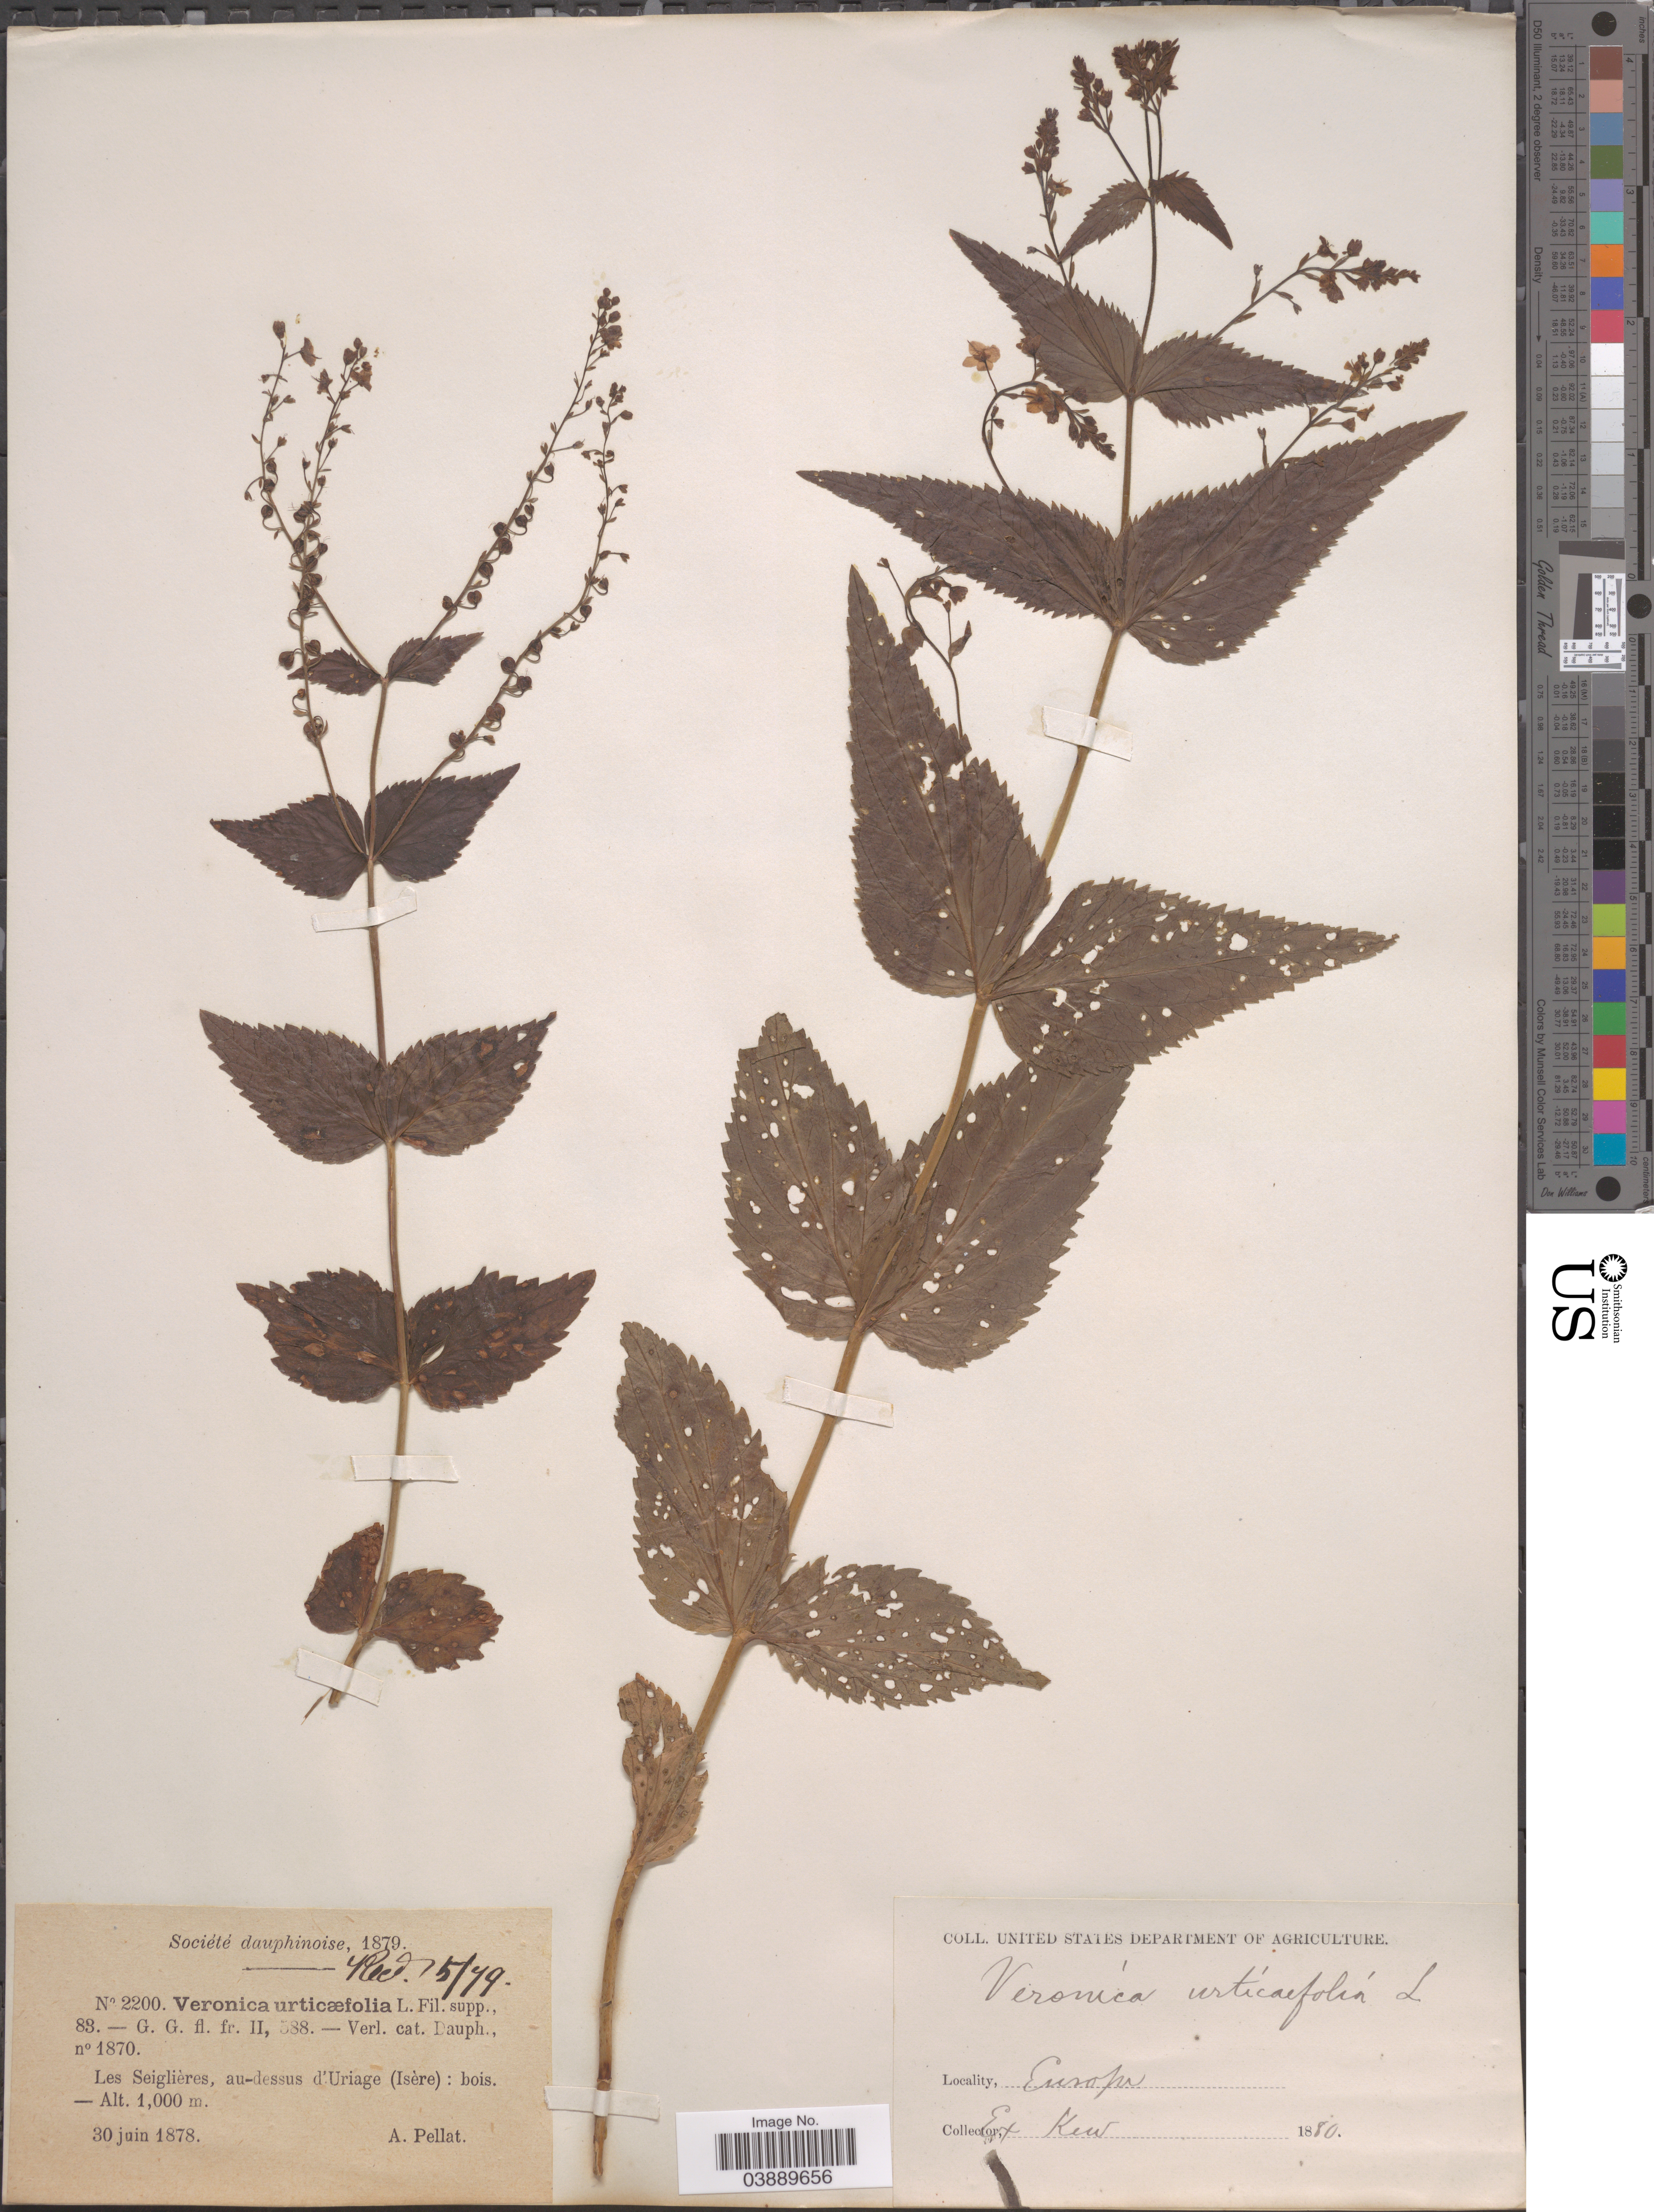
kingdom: Plantae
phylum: Tracheophyta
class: Magnoliopsida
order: Lamiales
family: Plantaginaceae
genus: Veronica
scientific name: Veronica urticifolia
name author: Jacq.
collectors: A. Pellat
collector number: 2200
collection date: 1878-06-30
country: France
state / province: Auvergne-Rhône-Alpes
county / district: Isère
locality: Europe. Les Seiglièresm au-dessus d'Uriage (Isère): bois.